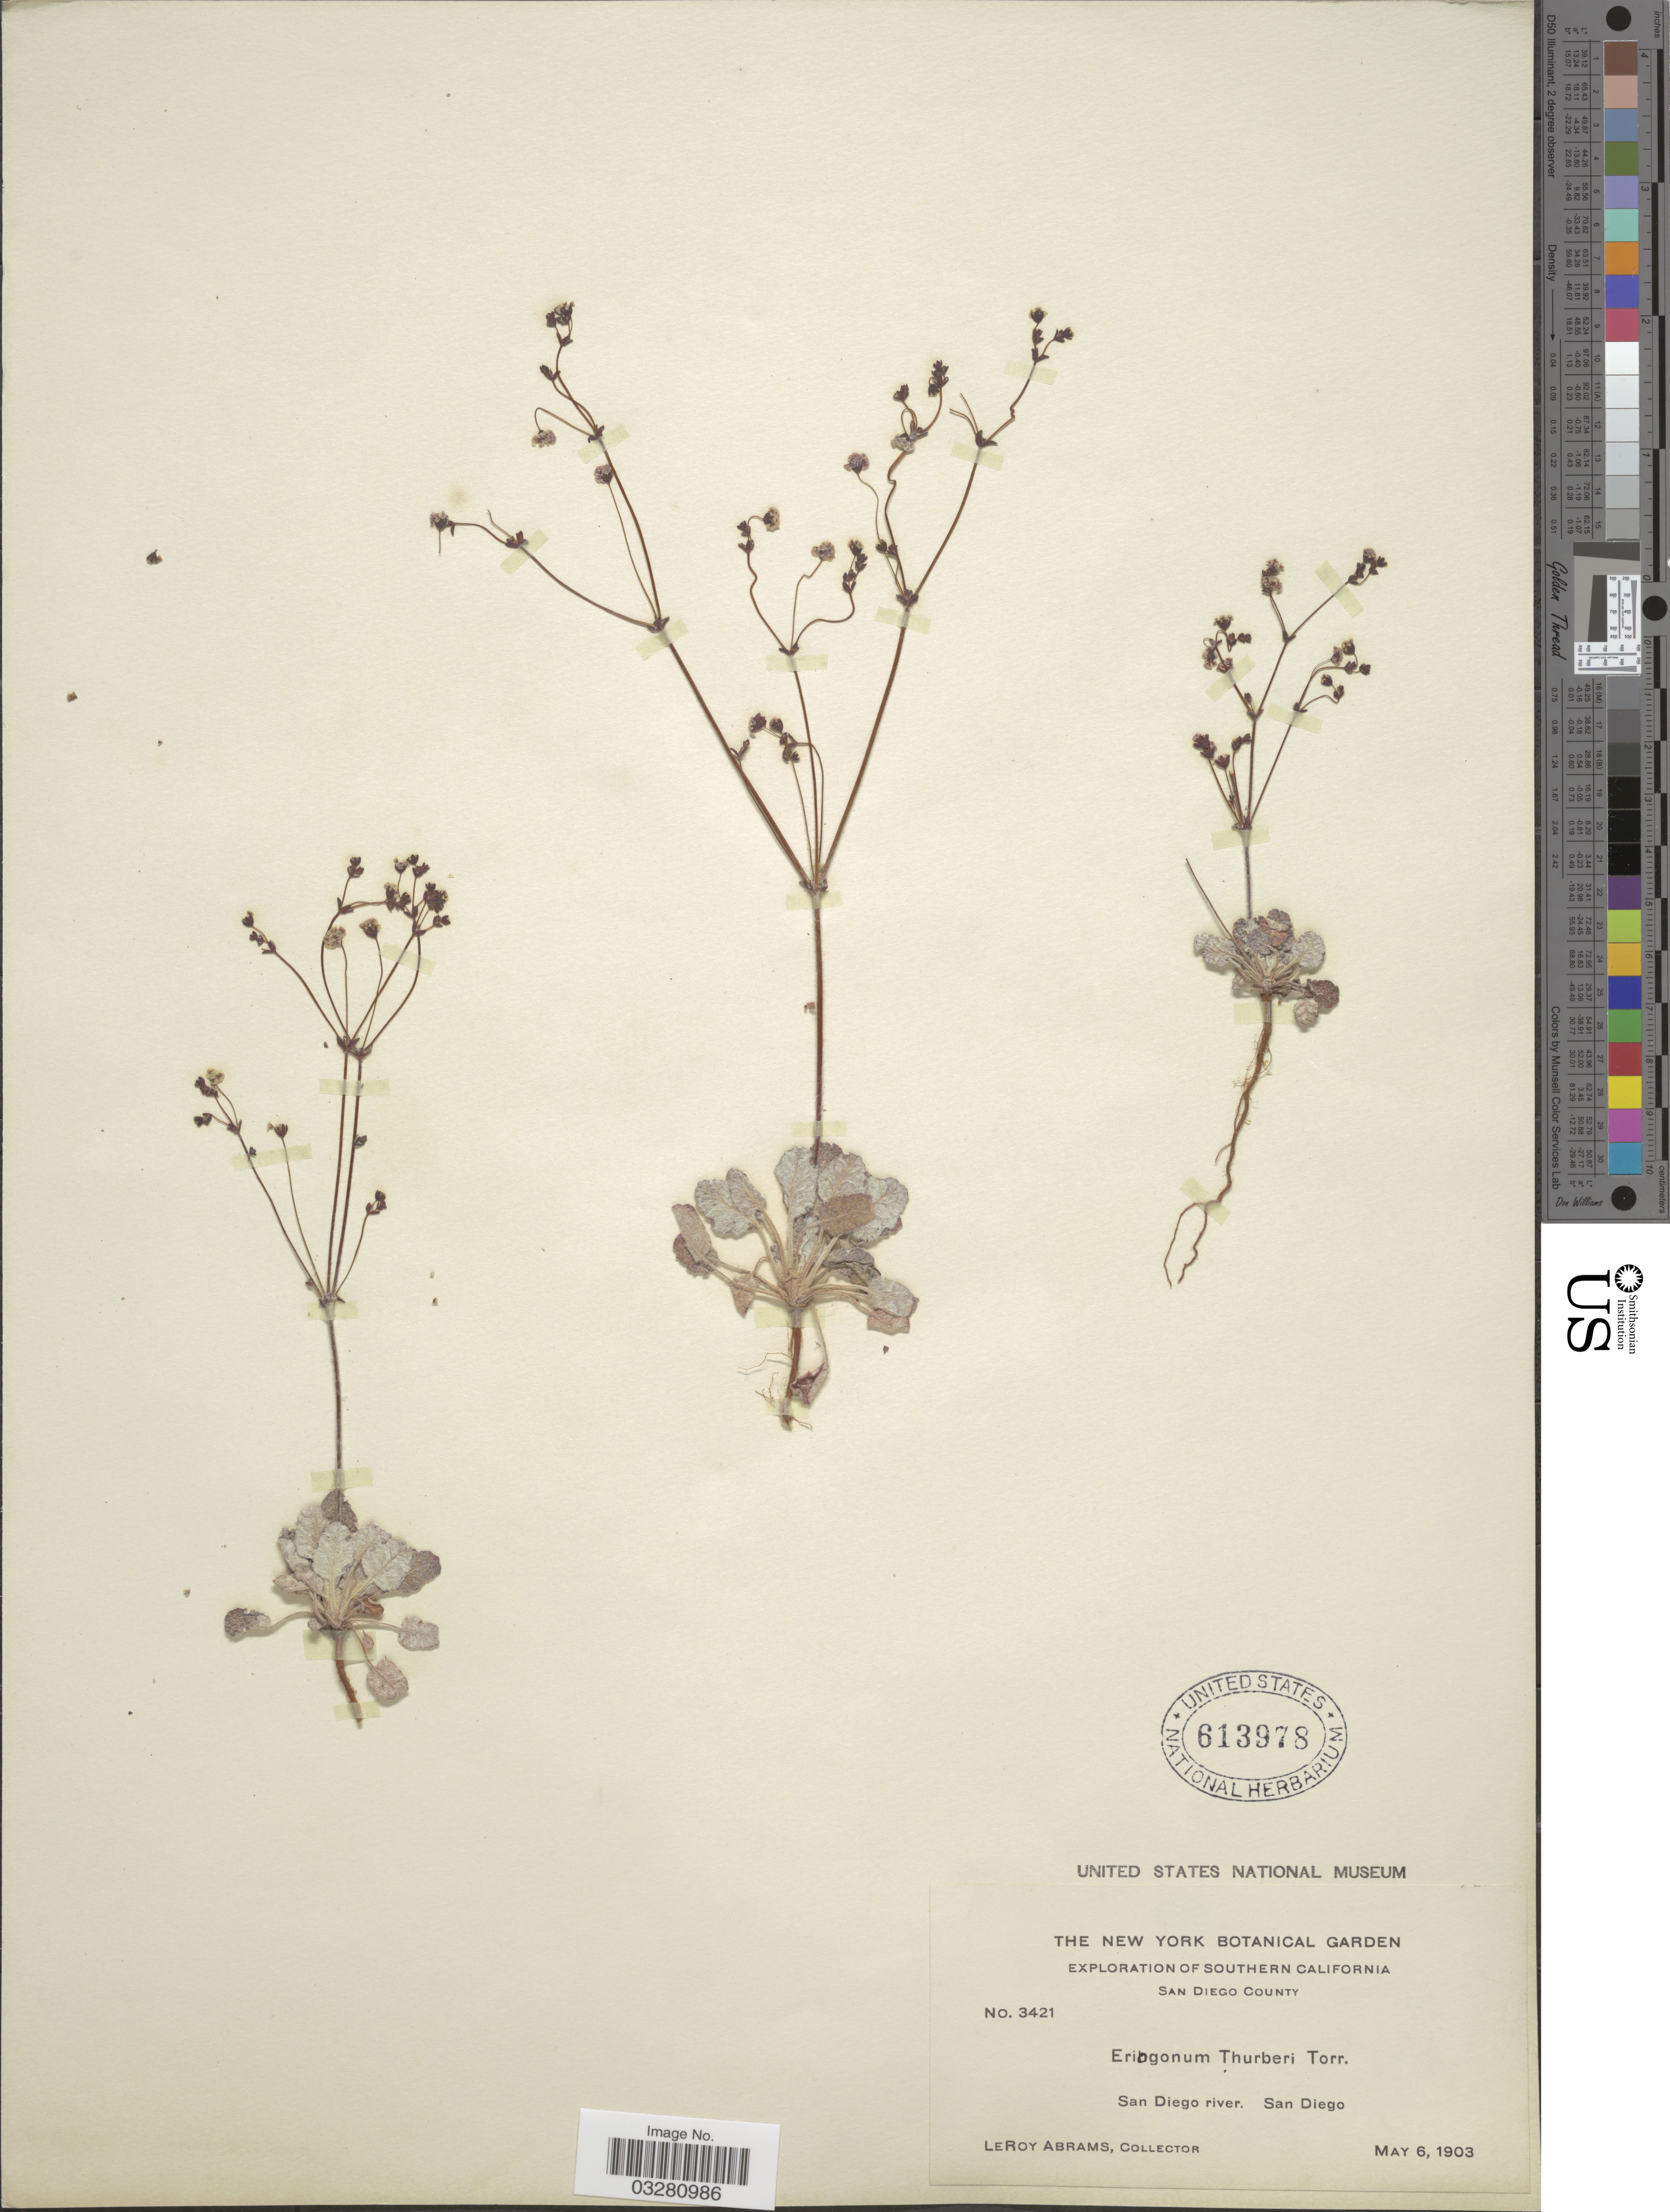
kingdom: Plantae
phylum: Tracheophyta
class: Magnoliopsida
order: Caryophyllales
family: Polygonaceae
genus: Eriogonum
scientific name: Eriogonum thurberi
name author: Torr.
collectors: L. Abrams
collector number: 3421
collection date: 1903-05-06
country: United States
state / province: California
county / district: San Diego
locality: Southern California. San Diego County. San Diego river. San Diego.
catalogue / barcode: US 613978